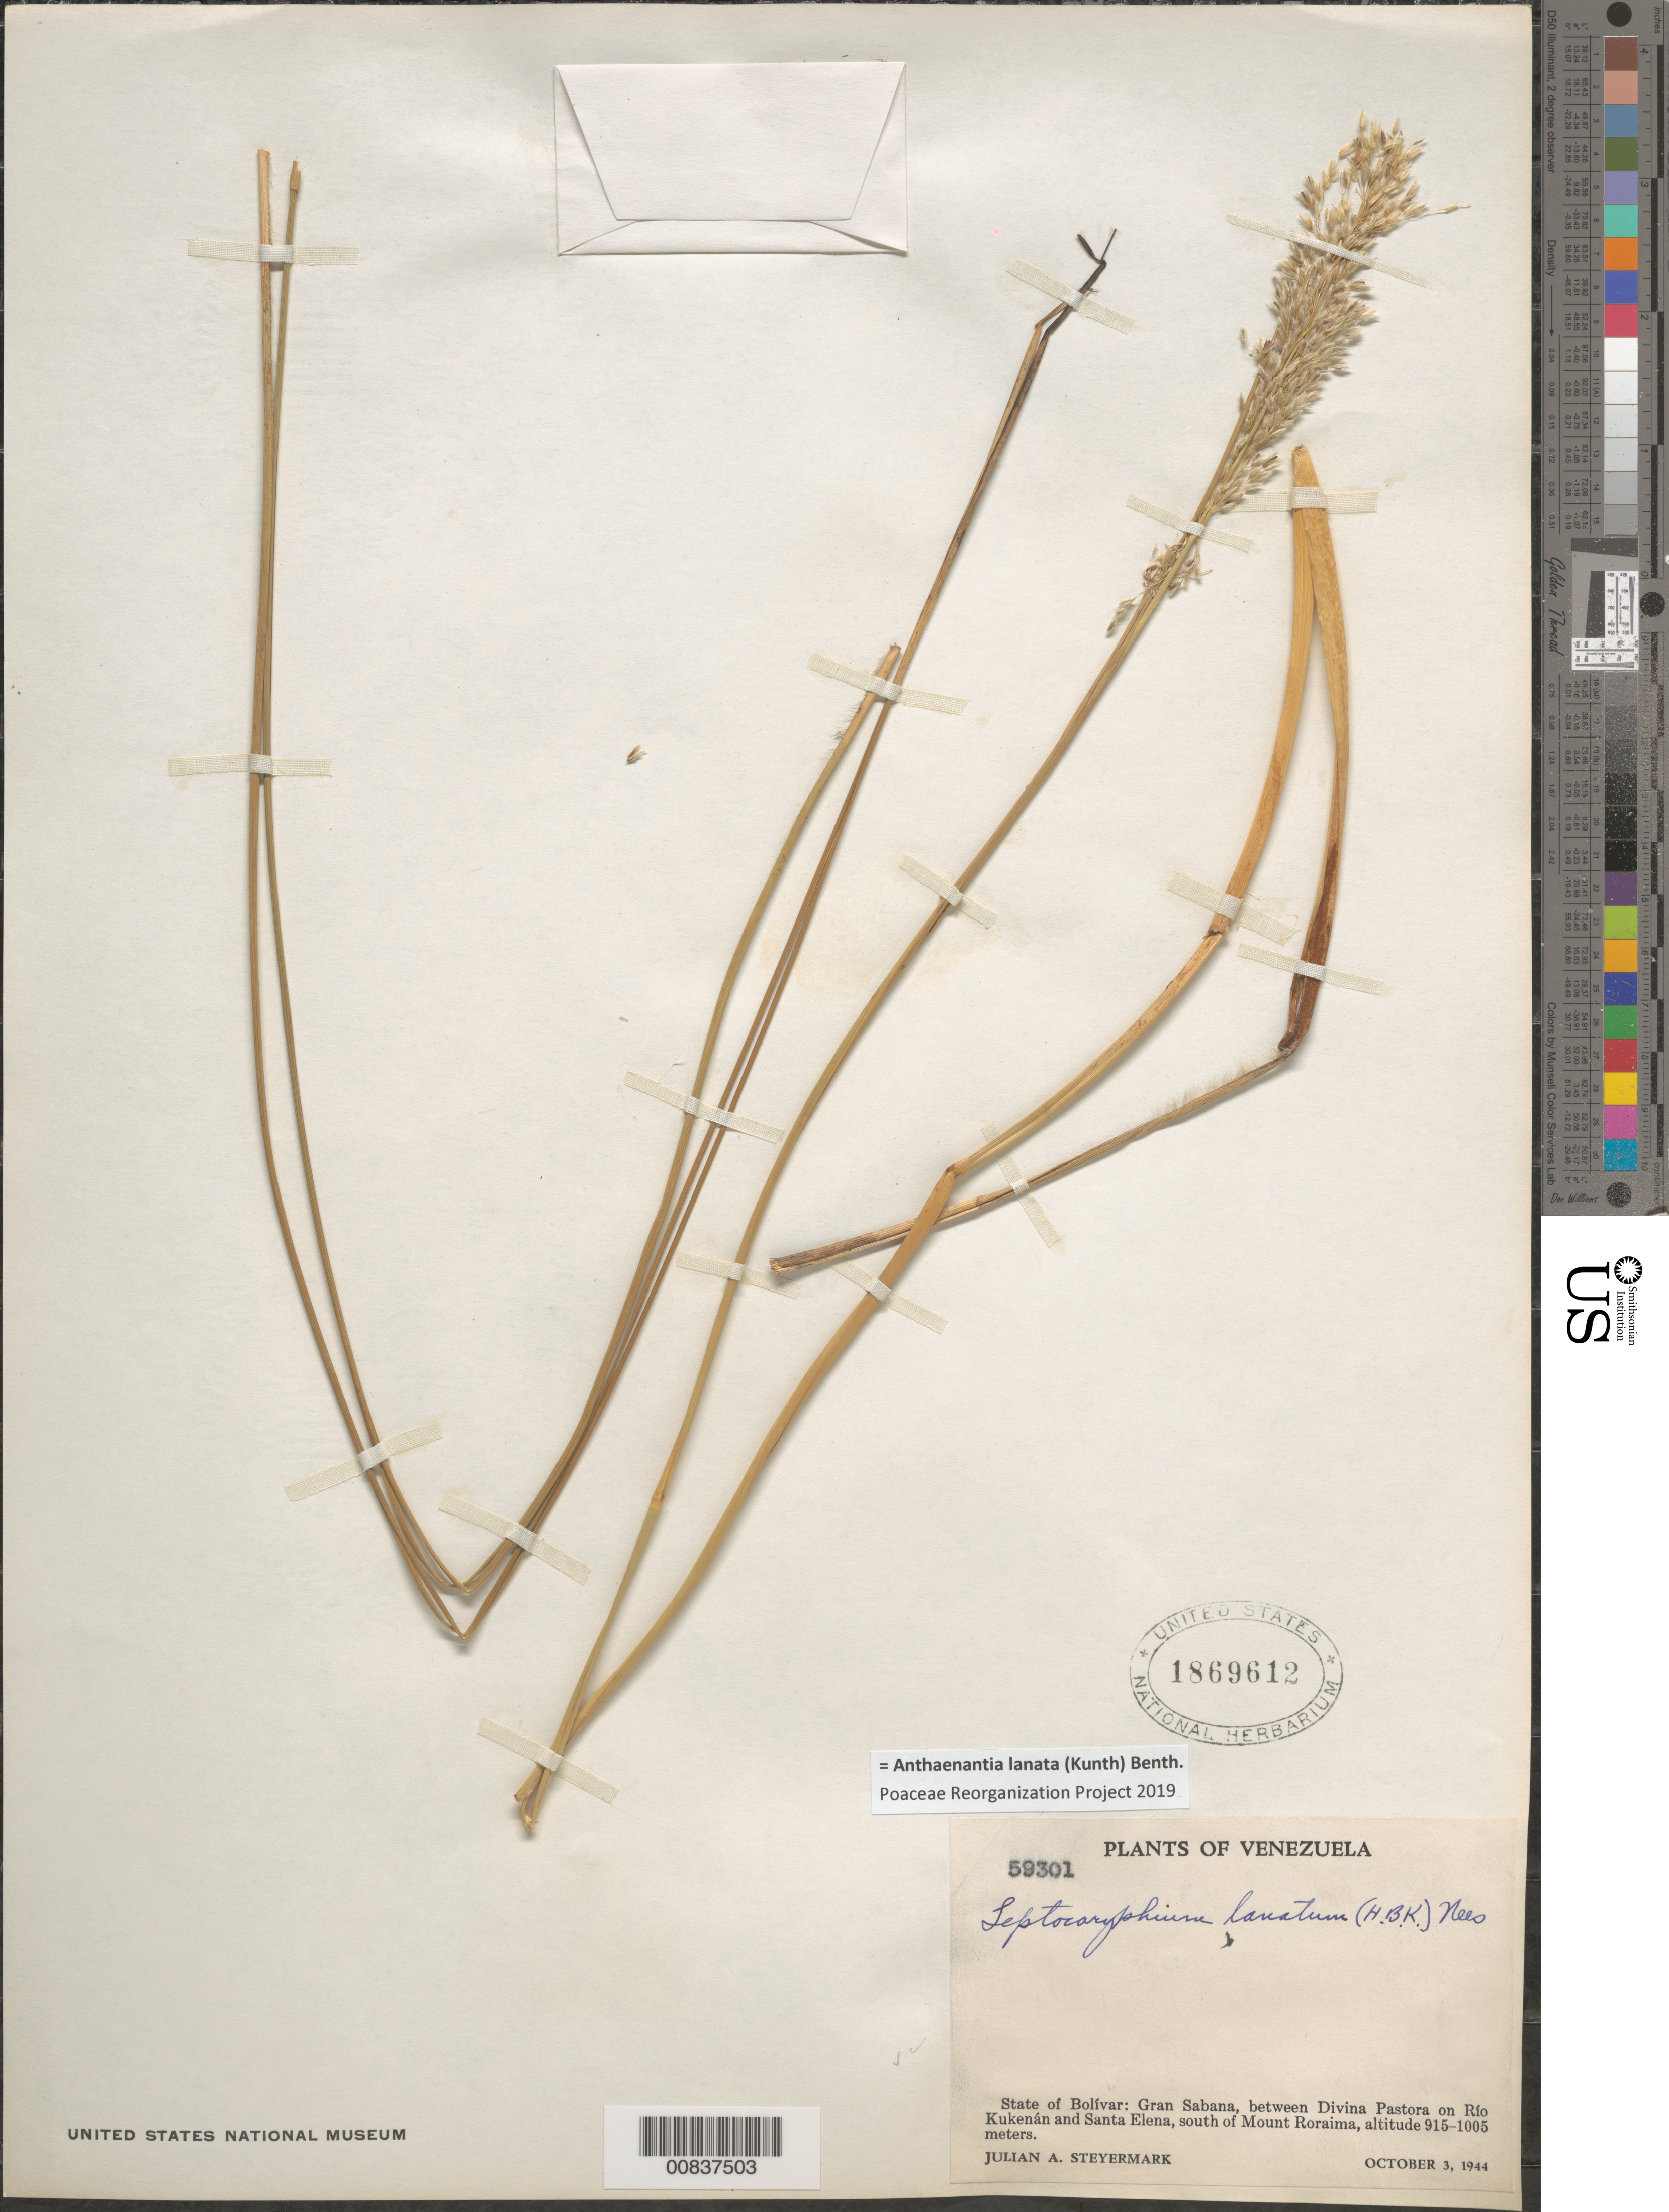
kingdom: Plantae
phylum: Tracheophyta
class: Liliopsida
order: Poales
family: Poaceae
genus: Leptocoryphium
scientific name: Leptocoryphium lanatum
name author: (Kunth) Nees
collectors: J. Steyermark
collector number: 59301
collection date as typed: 3-Oct-44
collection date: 1944-10-03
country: Venezuela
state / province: Bolívar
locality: Gran Sabana, between waterfall at Rué-merú (trib of Río Kukenán) and Divina Pastora on Río Kukenán, north of Santa Elena, south of Mount Roraima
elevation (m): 915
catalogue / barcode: US 1869612